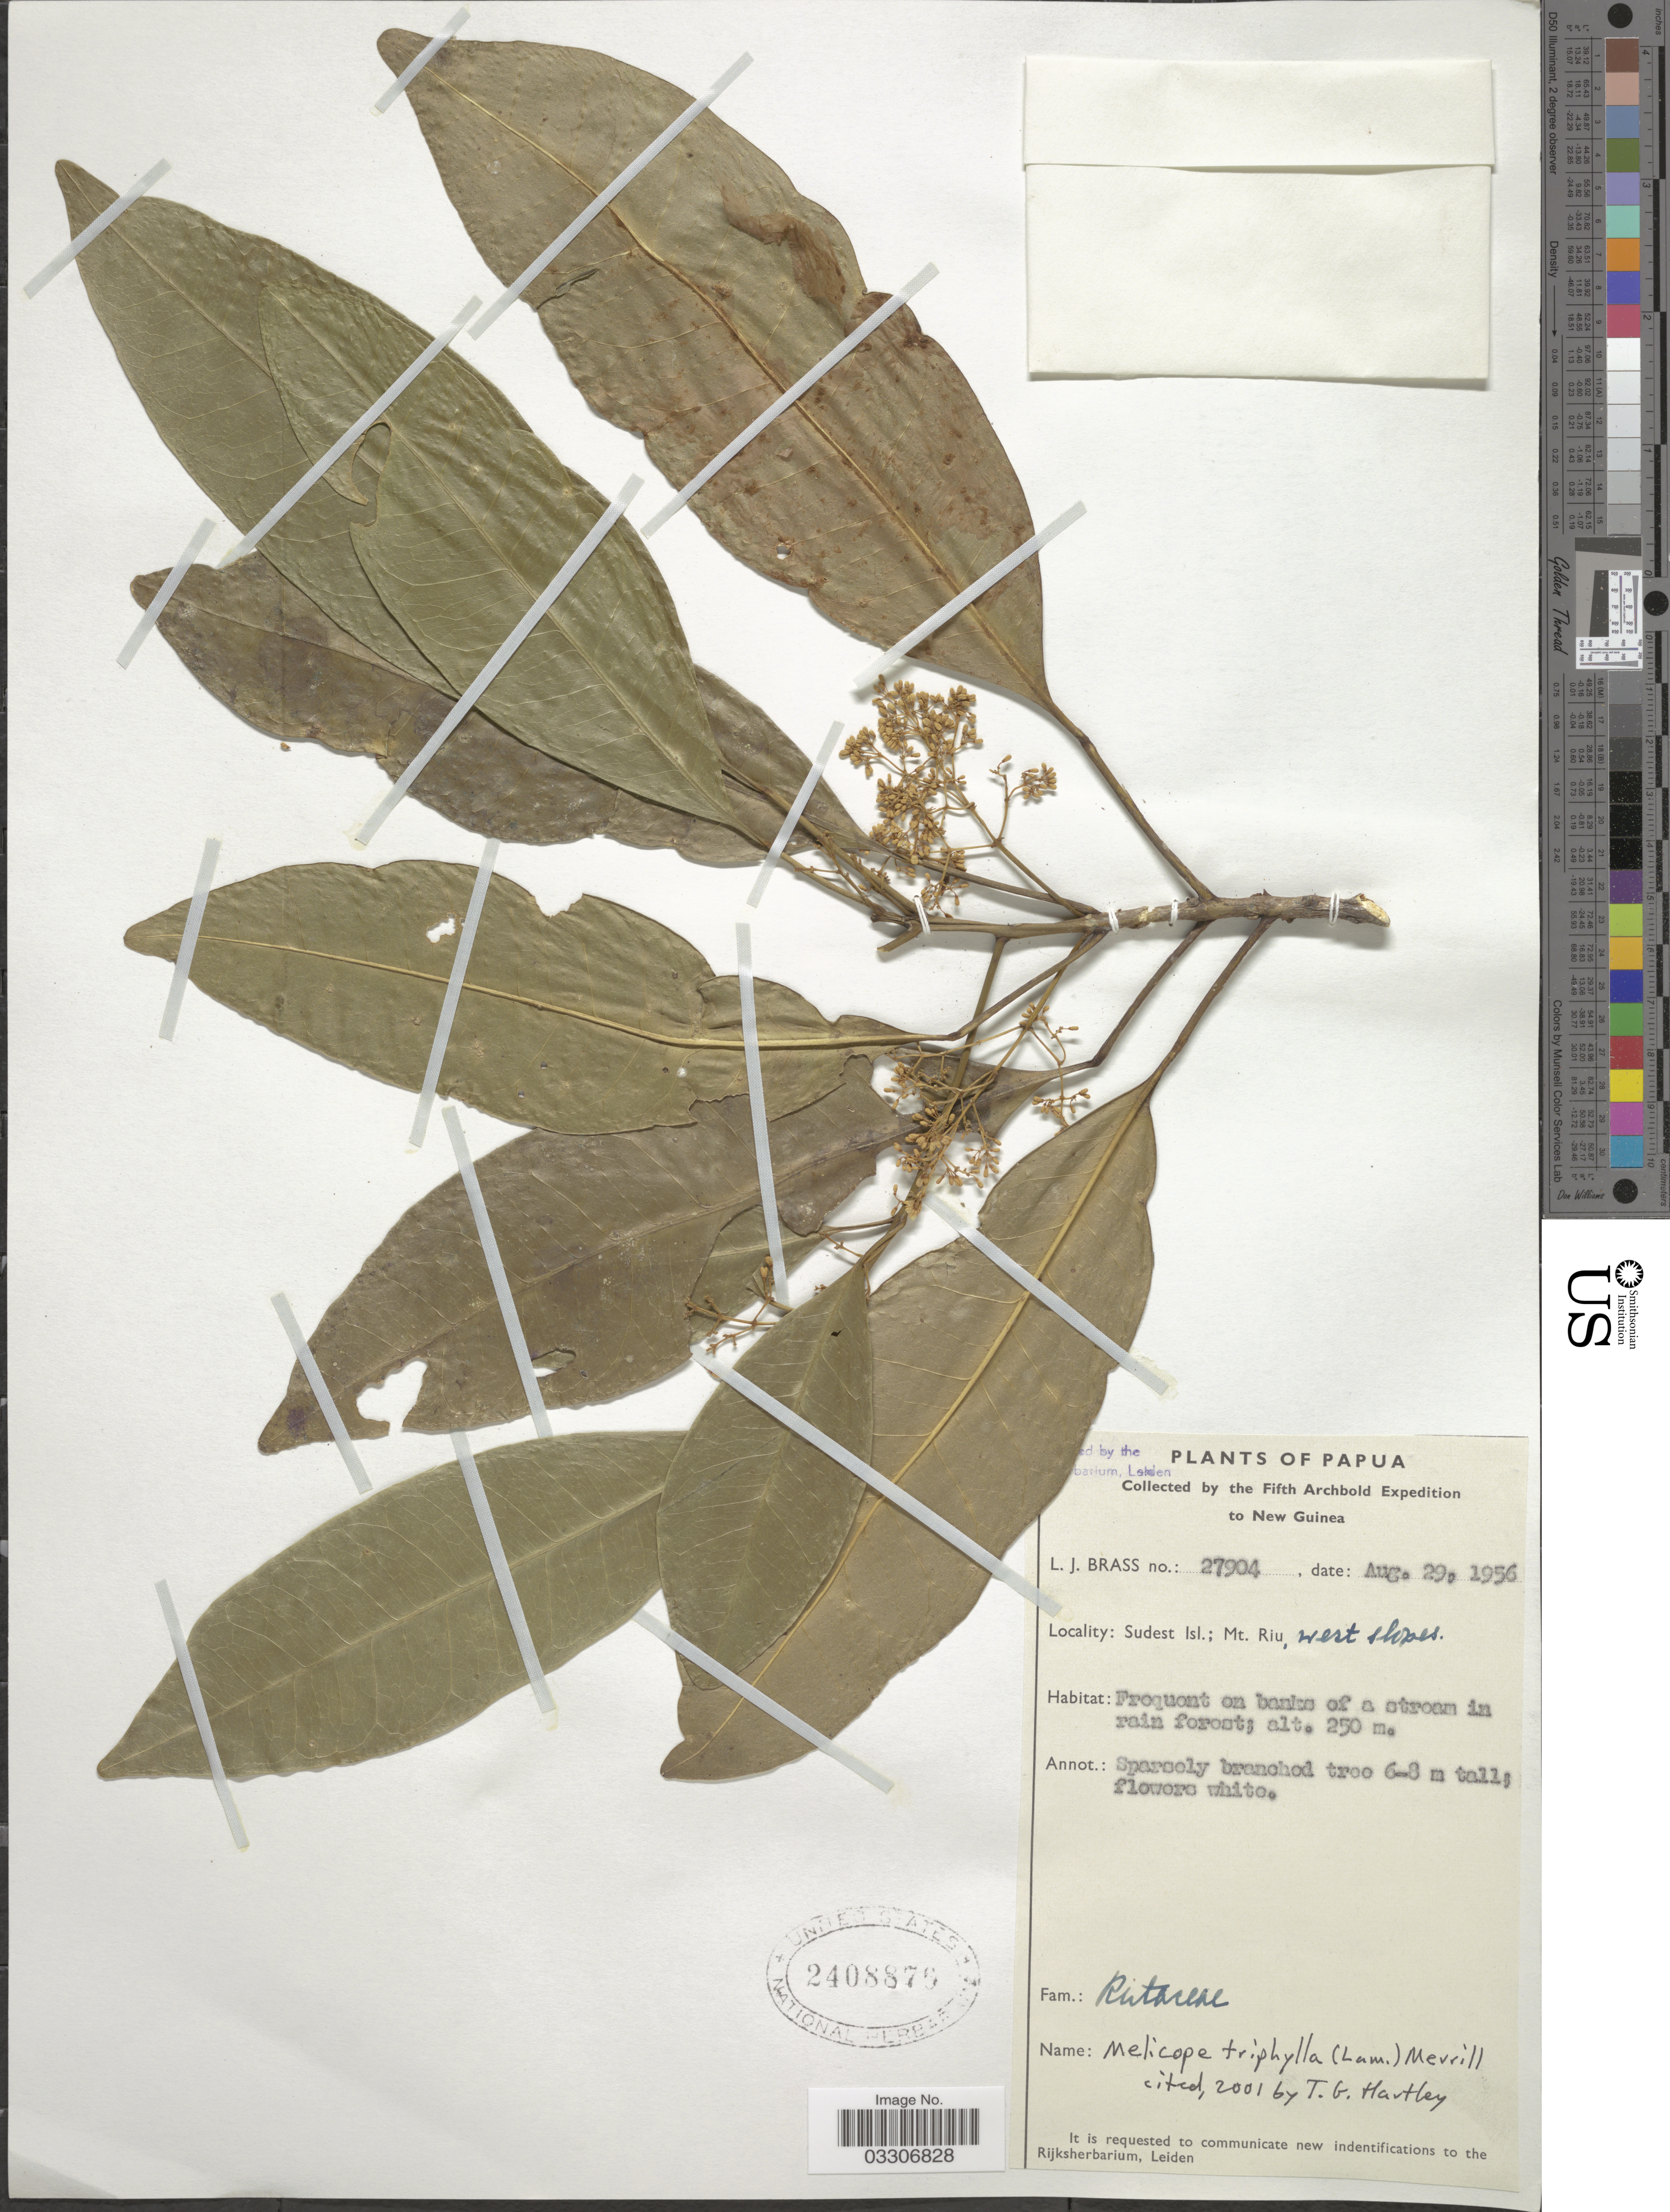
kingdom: Plantae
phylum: Tracheophyta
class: Magnoliopsida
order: Sapindales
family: Rutaceae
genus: Melicope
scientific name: Melicope triphylla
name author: (Lam.) Merr.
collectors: L. J. Brass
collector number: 27904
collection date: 1956-08-29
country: Papua New Guinea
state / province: Milne Bay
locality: Papua. New Guinea. Sudest Isl.; Mt. Riu, west slopes.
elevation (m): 250